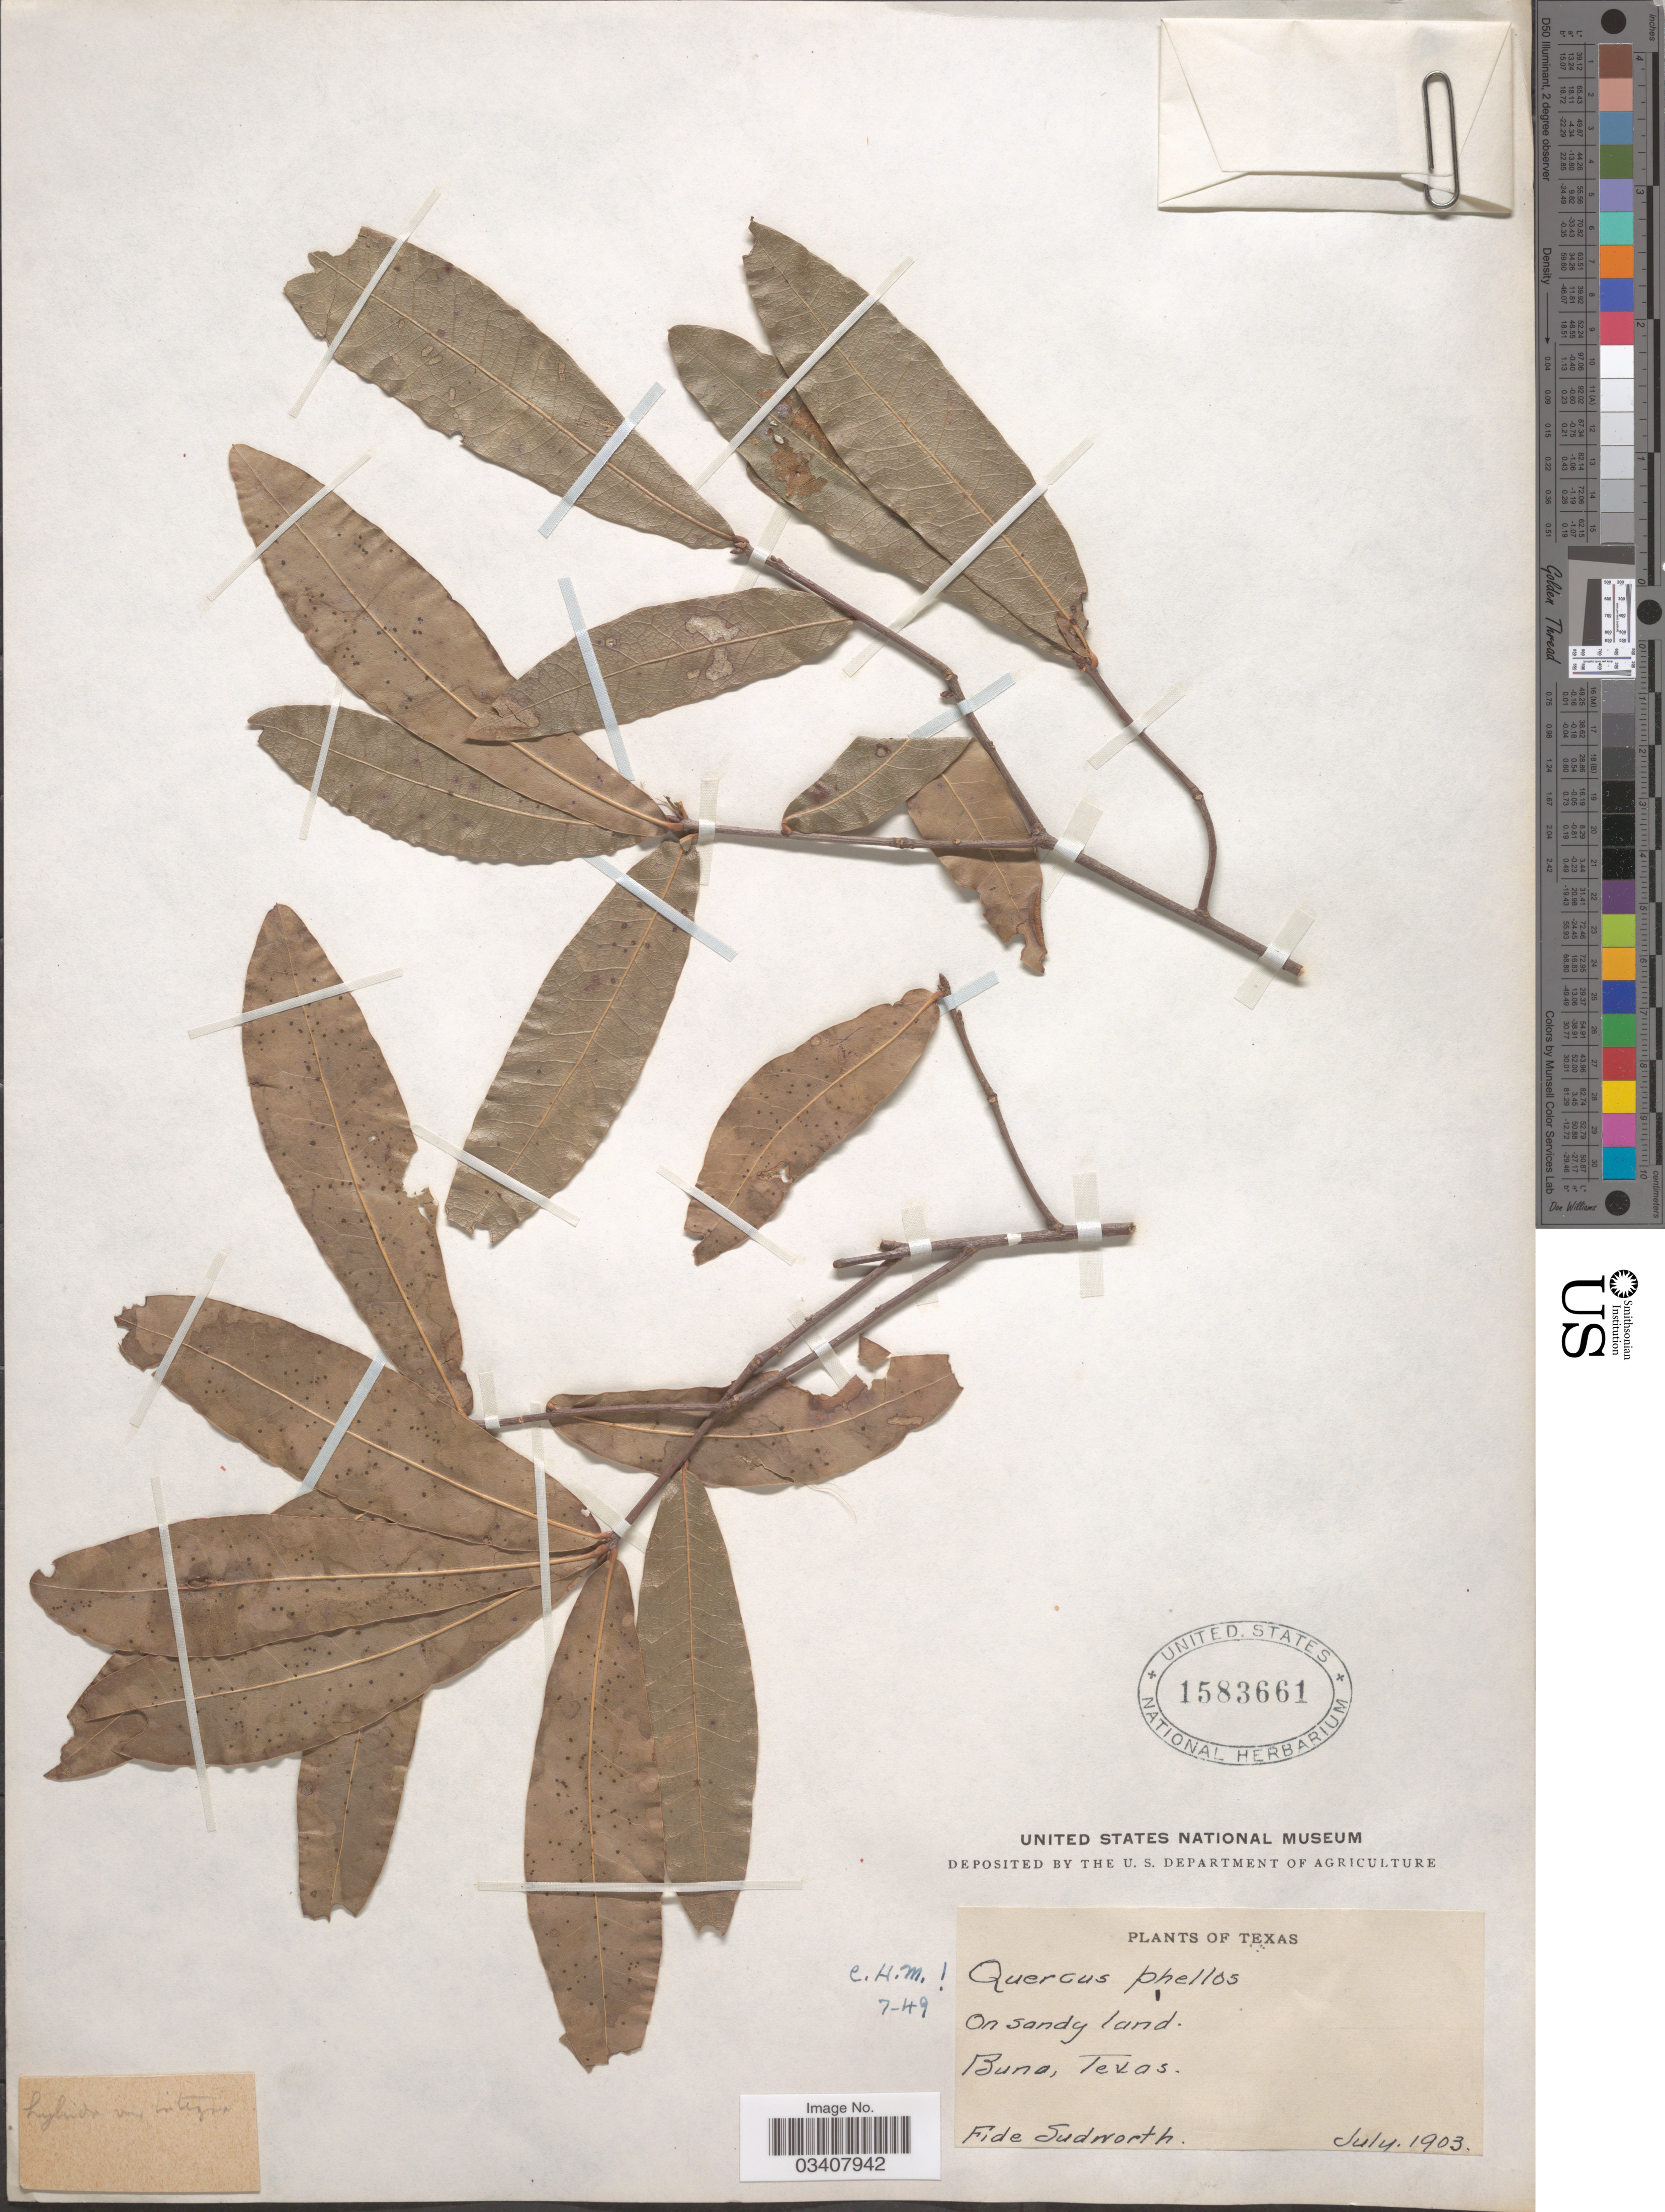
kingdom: Plantae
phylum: Tracheophyta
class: Magnoliopsida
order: Fagales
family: Fagaceae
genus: Quercus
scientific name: Quercus phellos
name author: L.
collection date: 1903-07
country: United States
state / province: Texas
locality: Buna.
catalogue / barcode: US 1583661